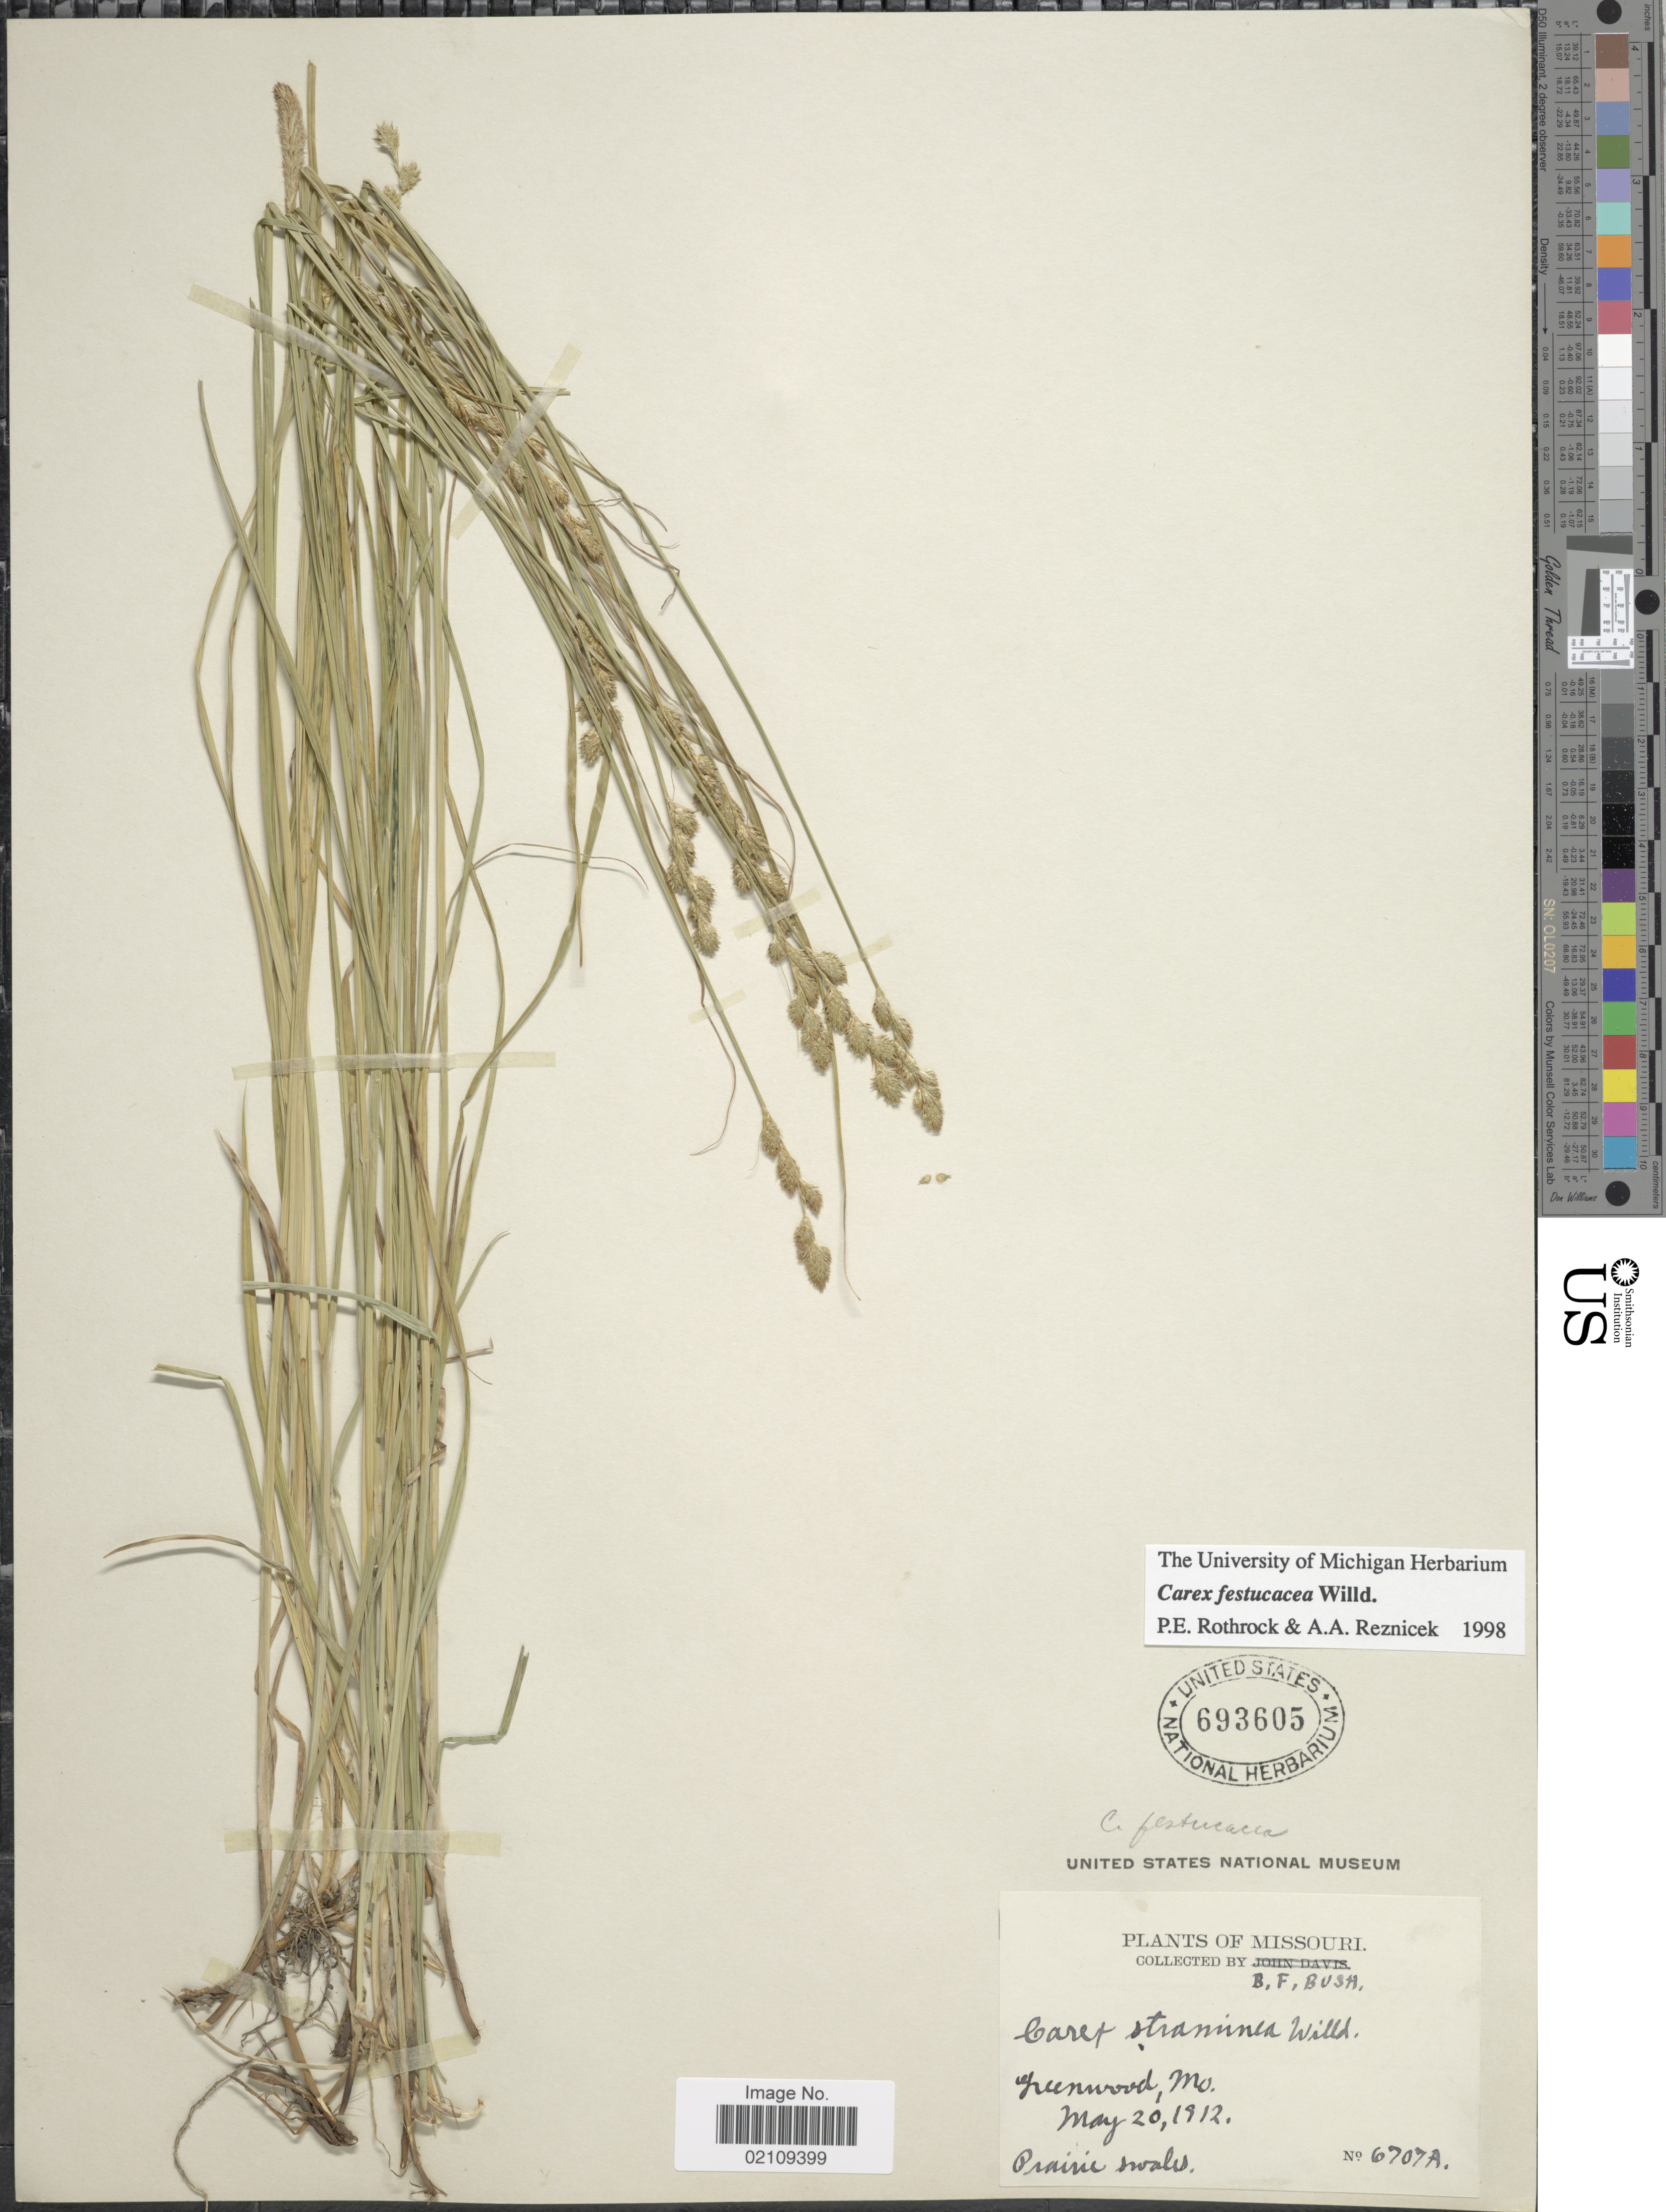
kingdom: Plantae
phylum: Tracheophyta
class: Liliopsida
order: Poales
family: Cyperaceae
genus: Carex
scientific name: Carex festucacea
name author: Willd.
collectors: B. F. Bush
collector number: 6707A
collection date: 1912-05-20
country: United States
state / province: Missouri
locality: Greenwood, Prairie swales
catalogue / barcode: US 693605